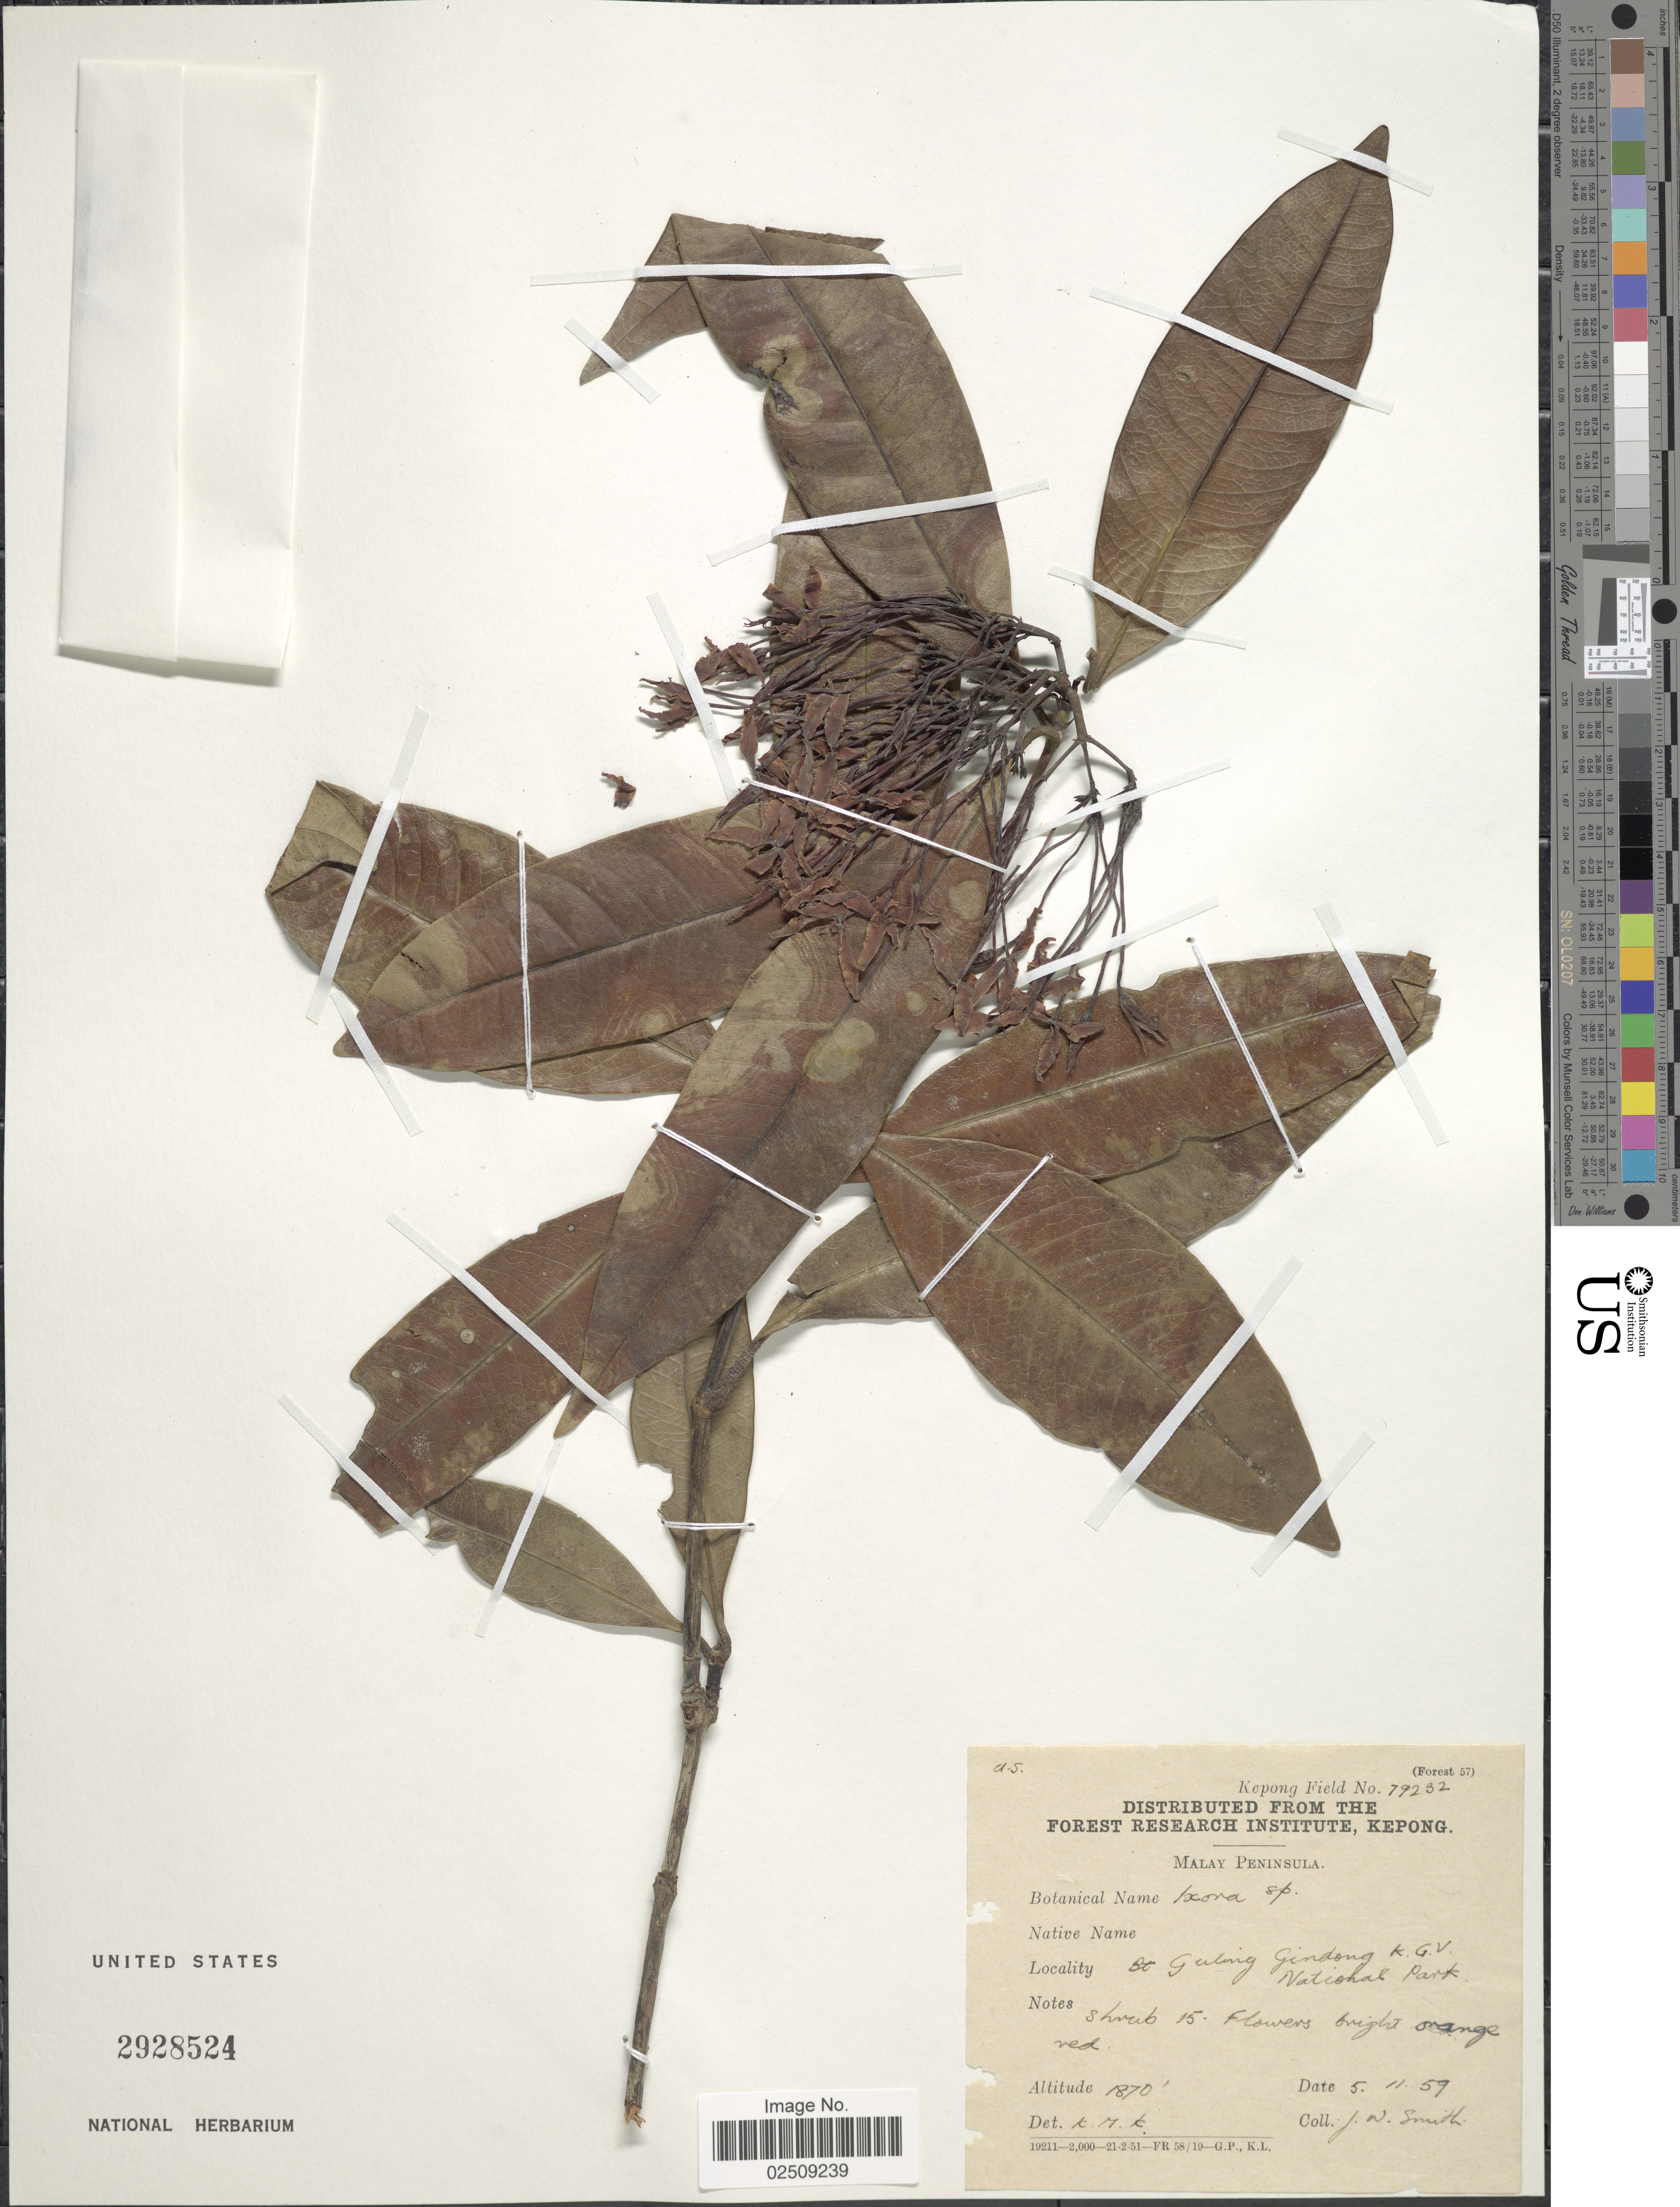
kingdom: Plantae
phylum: Tracheophyta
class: Magnoliopsida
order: Gentianales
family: Rubiaceae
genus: Ixora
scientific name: Ixora sp.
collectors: J. W. Smith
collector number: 79232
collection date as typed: Transcribed d/m/y: 5/11/59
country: China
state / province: Hong Kong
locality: Malay Peninsula. Guling Gindong K.G.V. National Park.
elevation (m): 570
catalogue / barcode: US 2928524